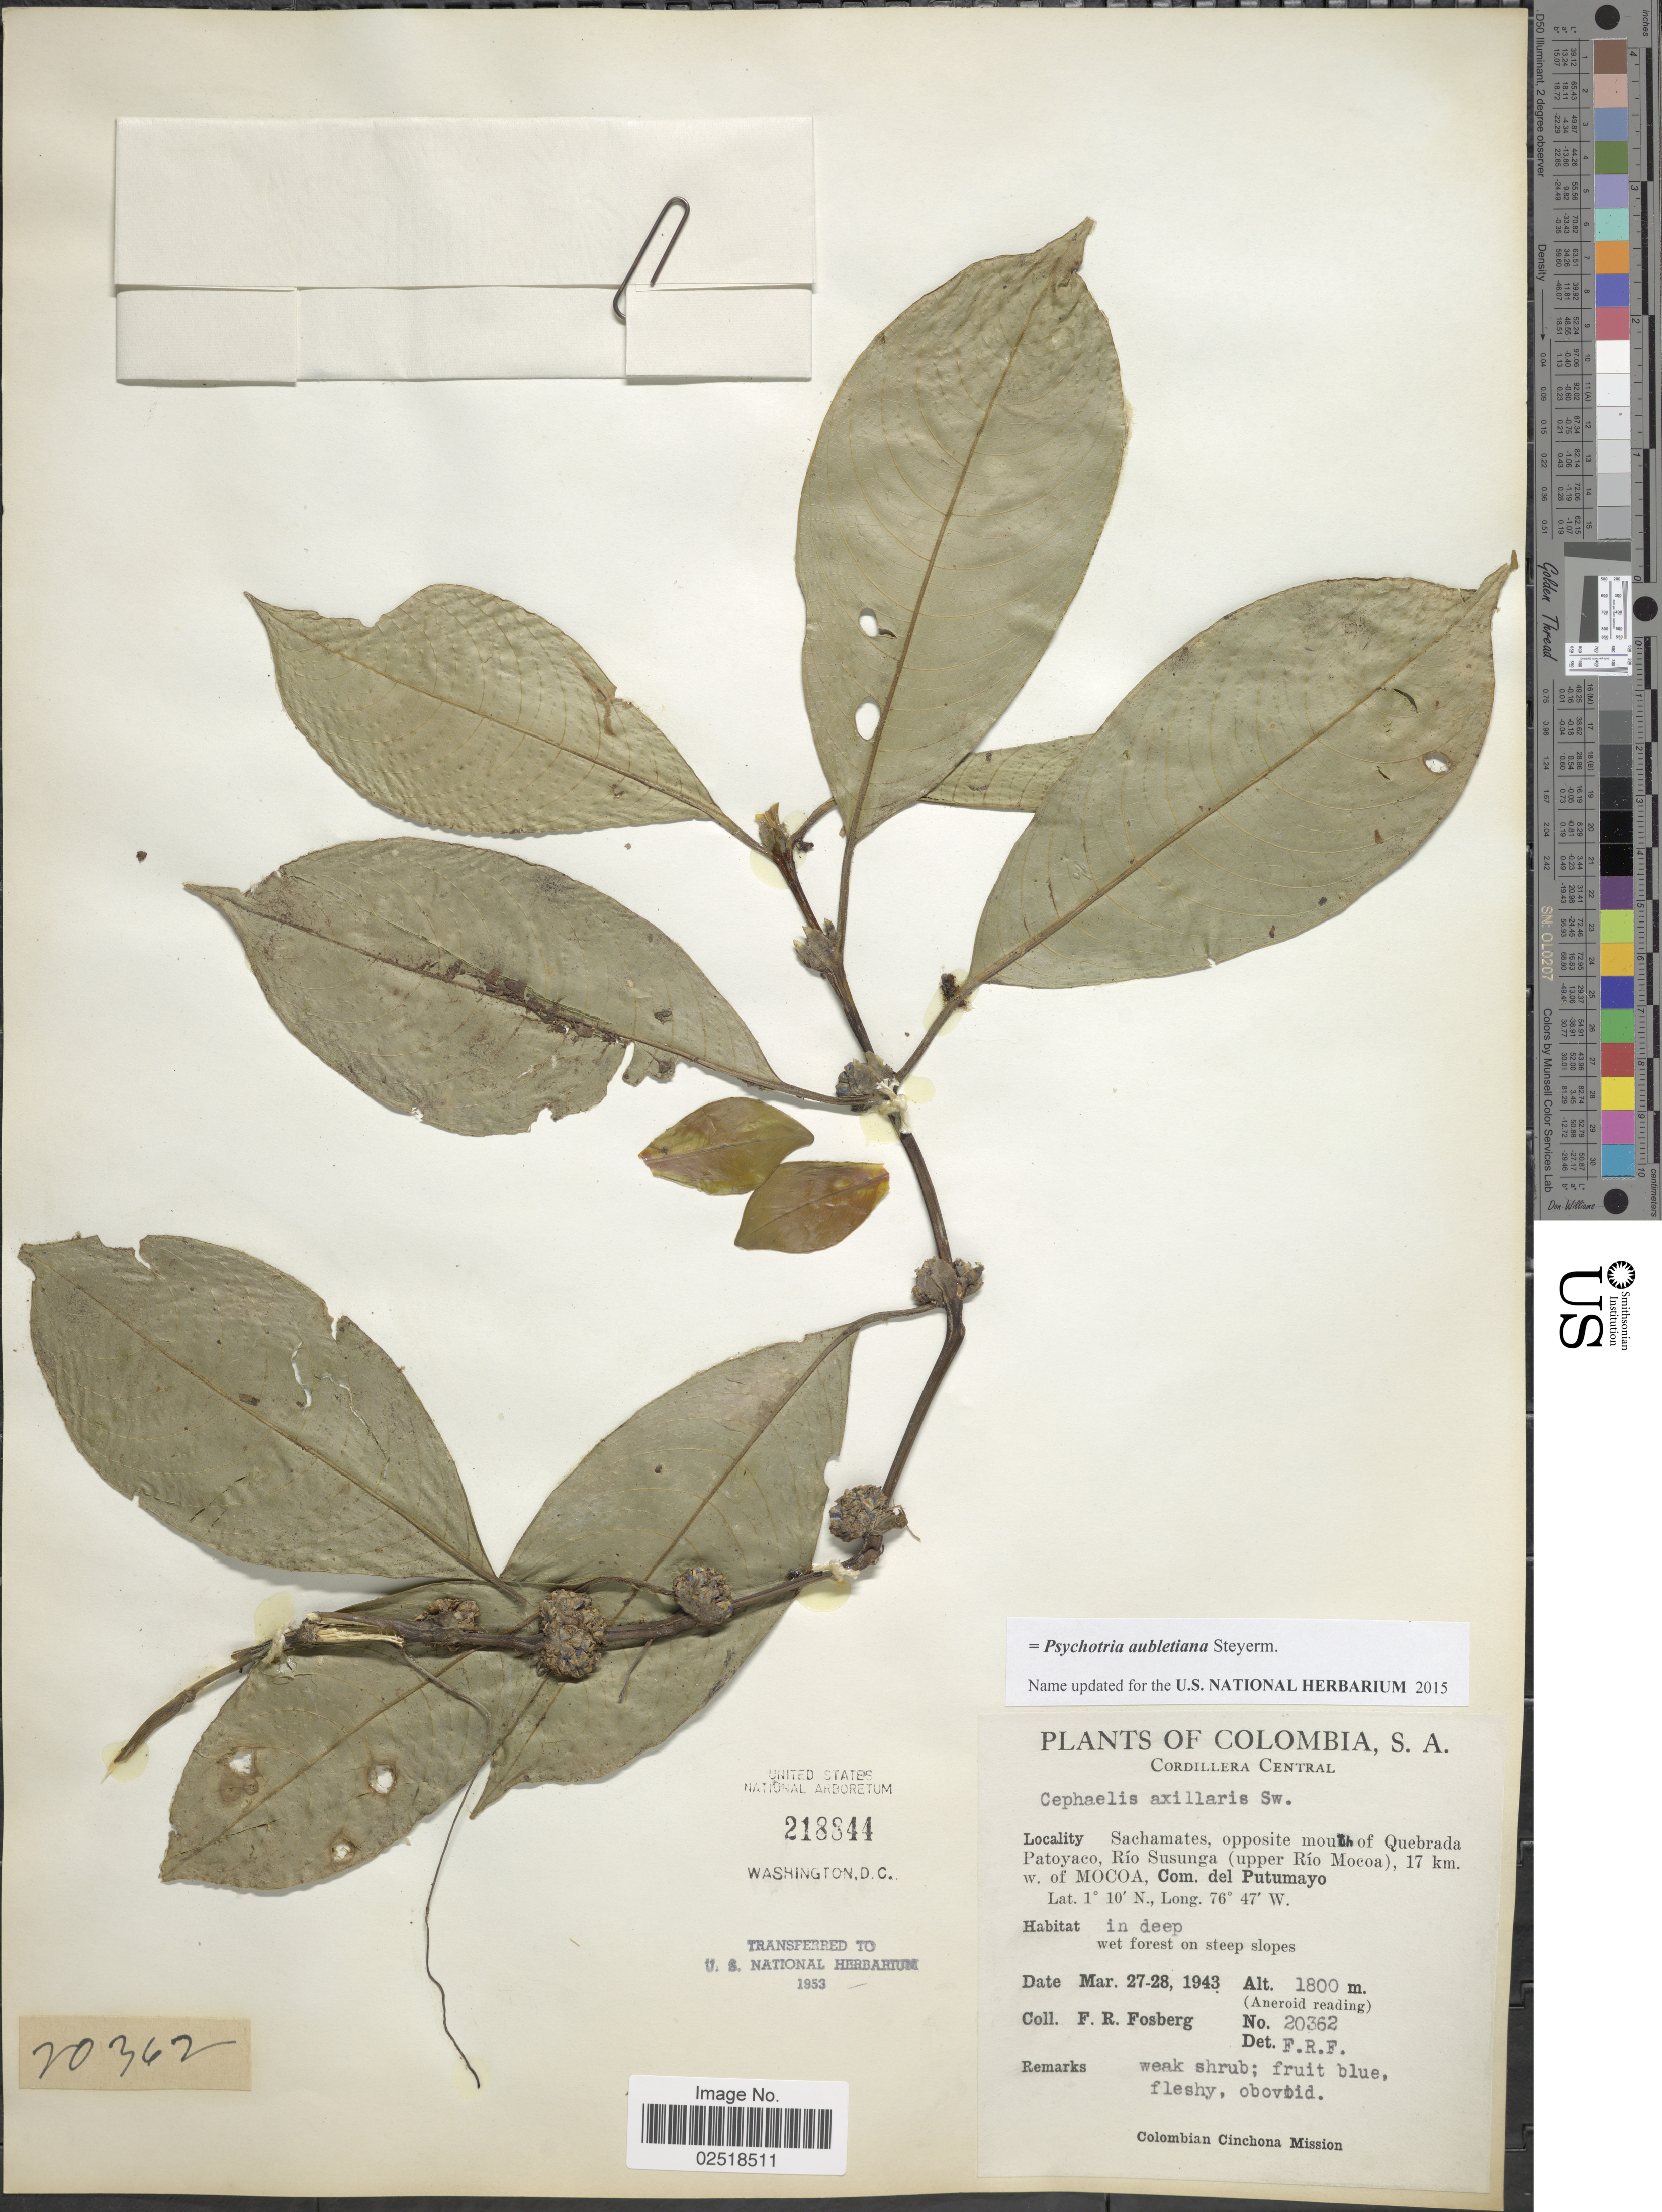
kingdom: Plantae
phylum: Tracheophyta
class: Magnoliopsida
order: Gentianales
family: Rubiaceae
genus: Psychotria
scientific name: Psychotria aubletiana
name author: Steyerm.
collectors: F. R. Fosberg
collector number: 20362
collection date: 1943-03-27/1943-03-28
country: Colombia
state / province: Putumayo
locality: Cordillera Central, Sachamates, opposite mouth of Quebrada Patoyaco, Río Susunga (upper Río Mocoa), 17 km w. of Mocoa, Com del Putumayo, in deep wet forest on steep slopes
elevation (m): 1800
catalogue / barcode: US 218844